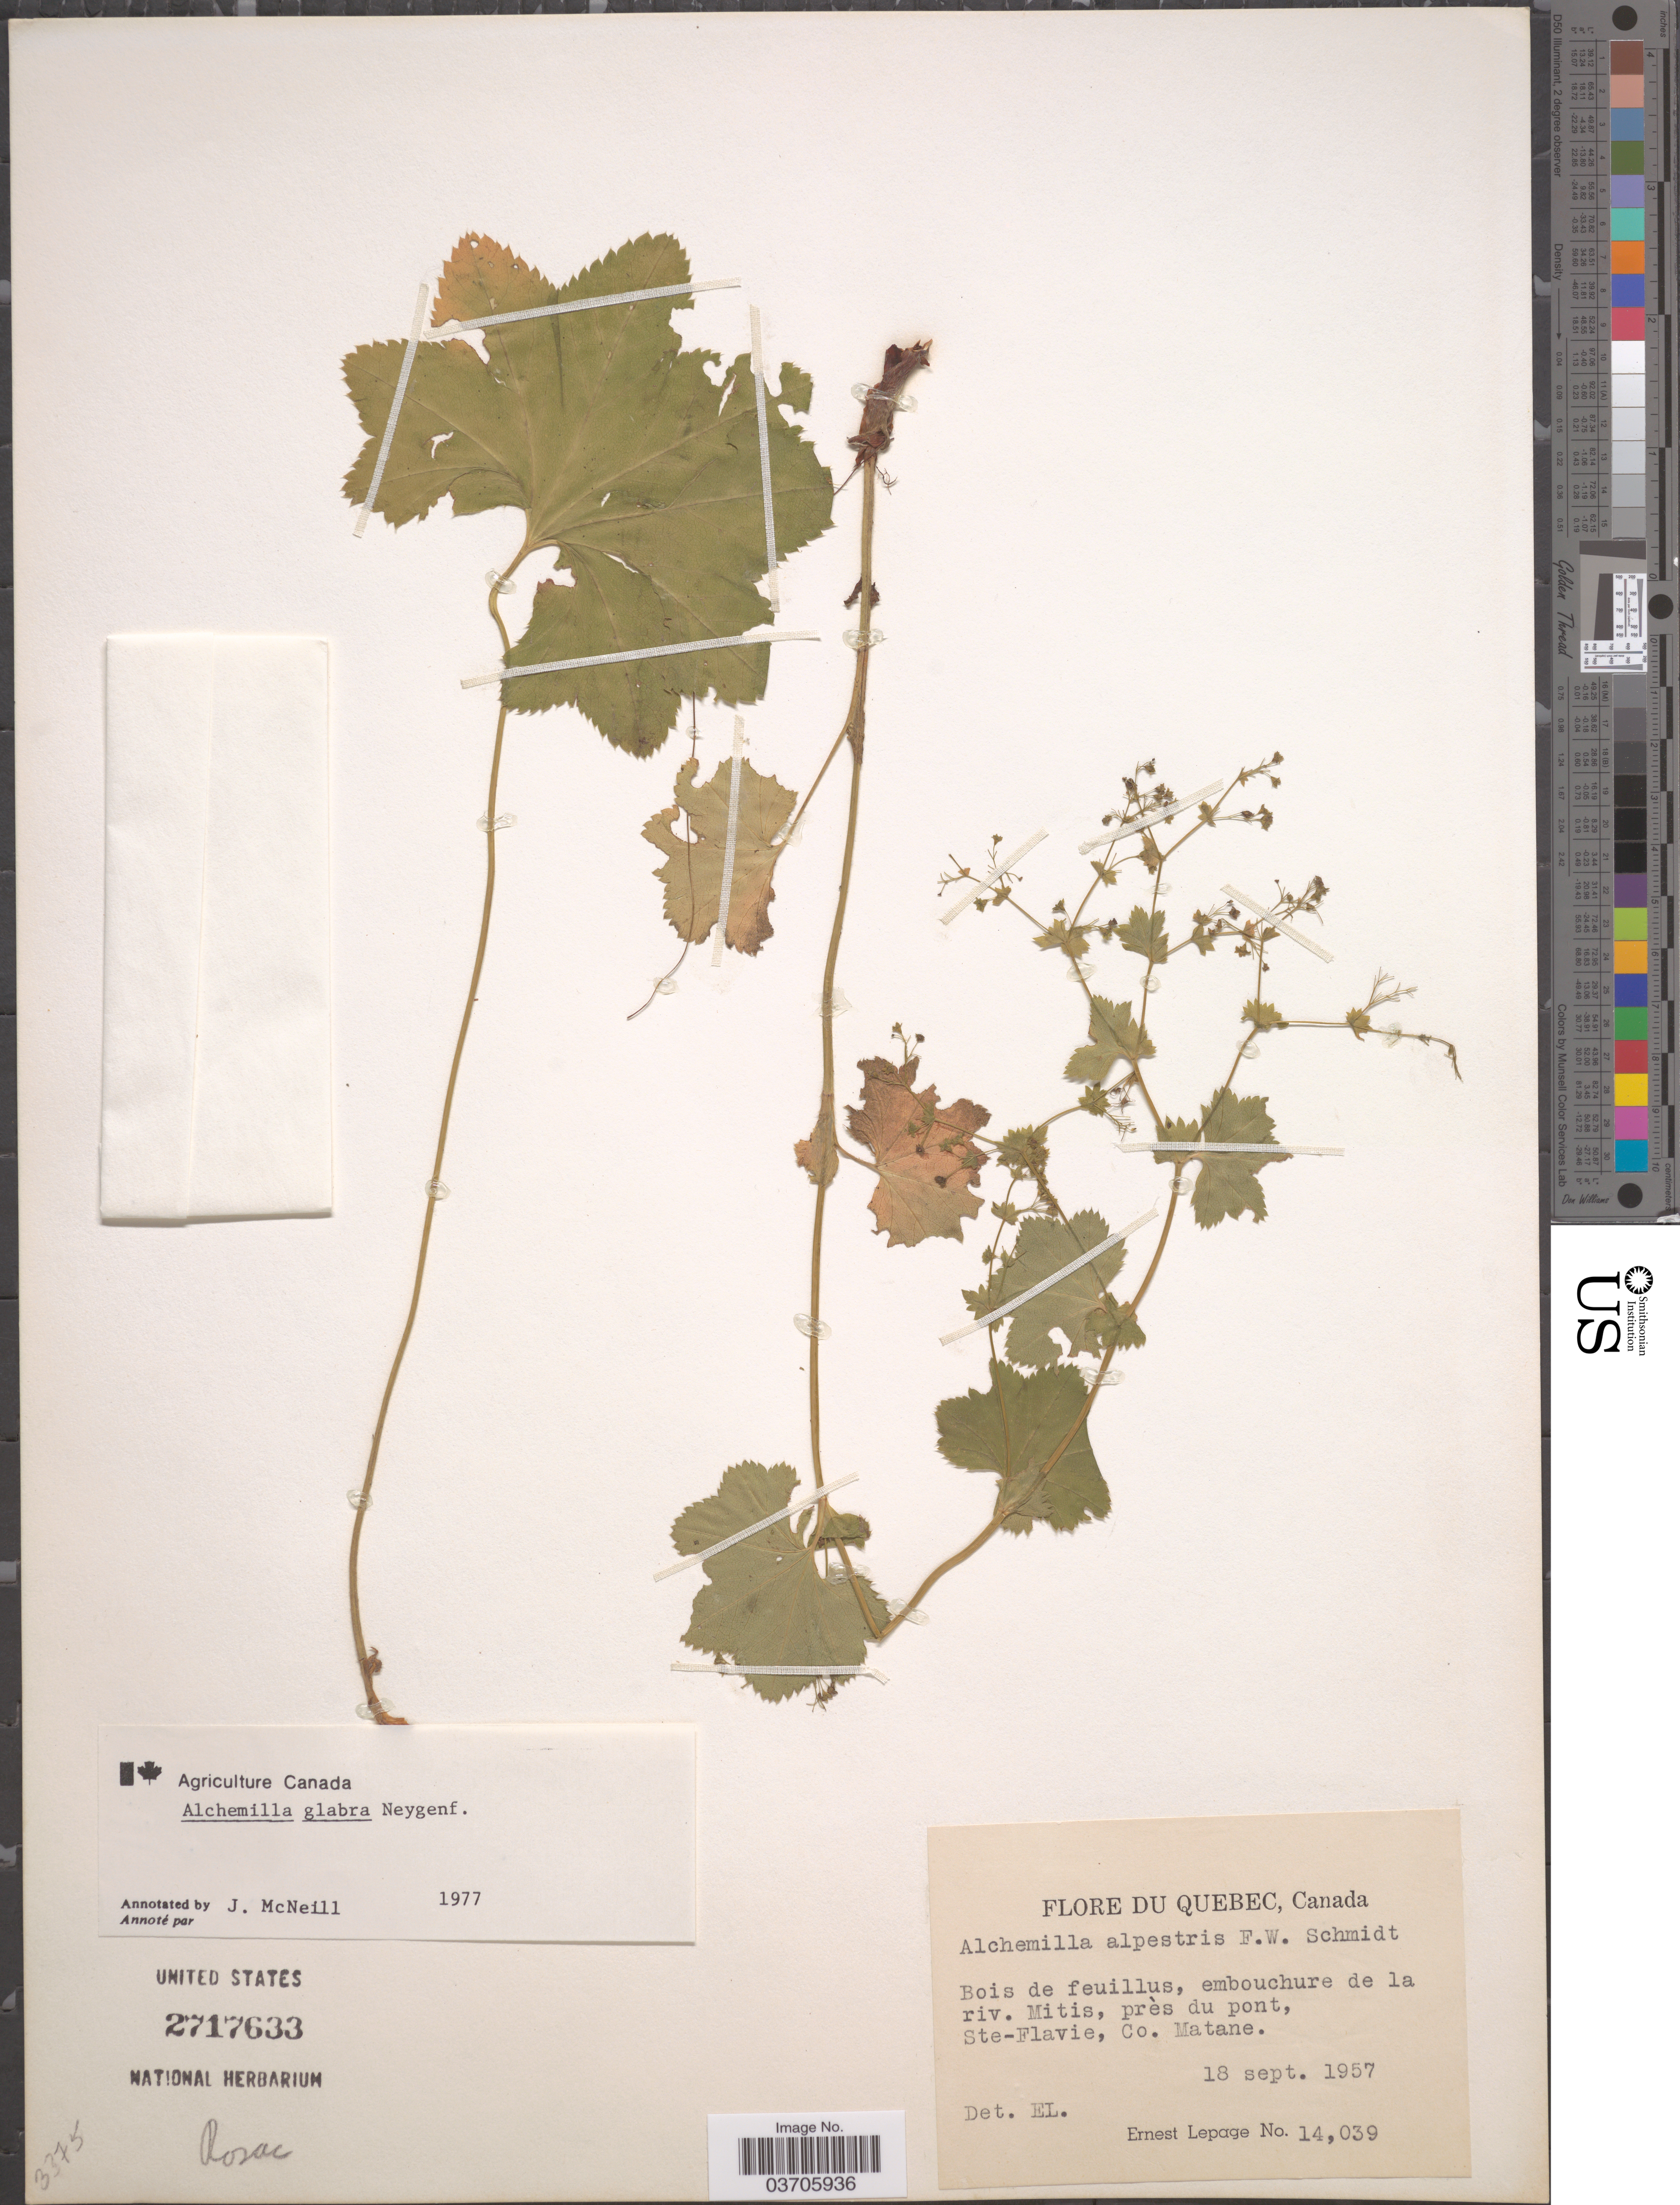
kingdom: Plantae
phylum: Tracheophyta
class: Magnoliopsida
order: Rosales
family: Rosaceae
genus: Alchemilla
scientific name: Alchemilla glabra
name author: Neygenf.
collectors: E. Lepage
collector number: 14039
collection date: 1957-09-18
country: Canada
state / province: Quebec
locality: Embouchure de la riv. Mitis, près du pont, Ste-Flavie, Co. Matane.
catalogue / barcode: US 2717633